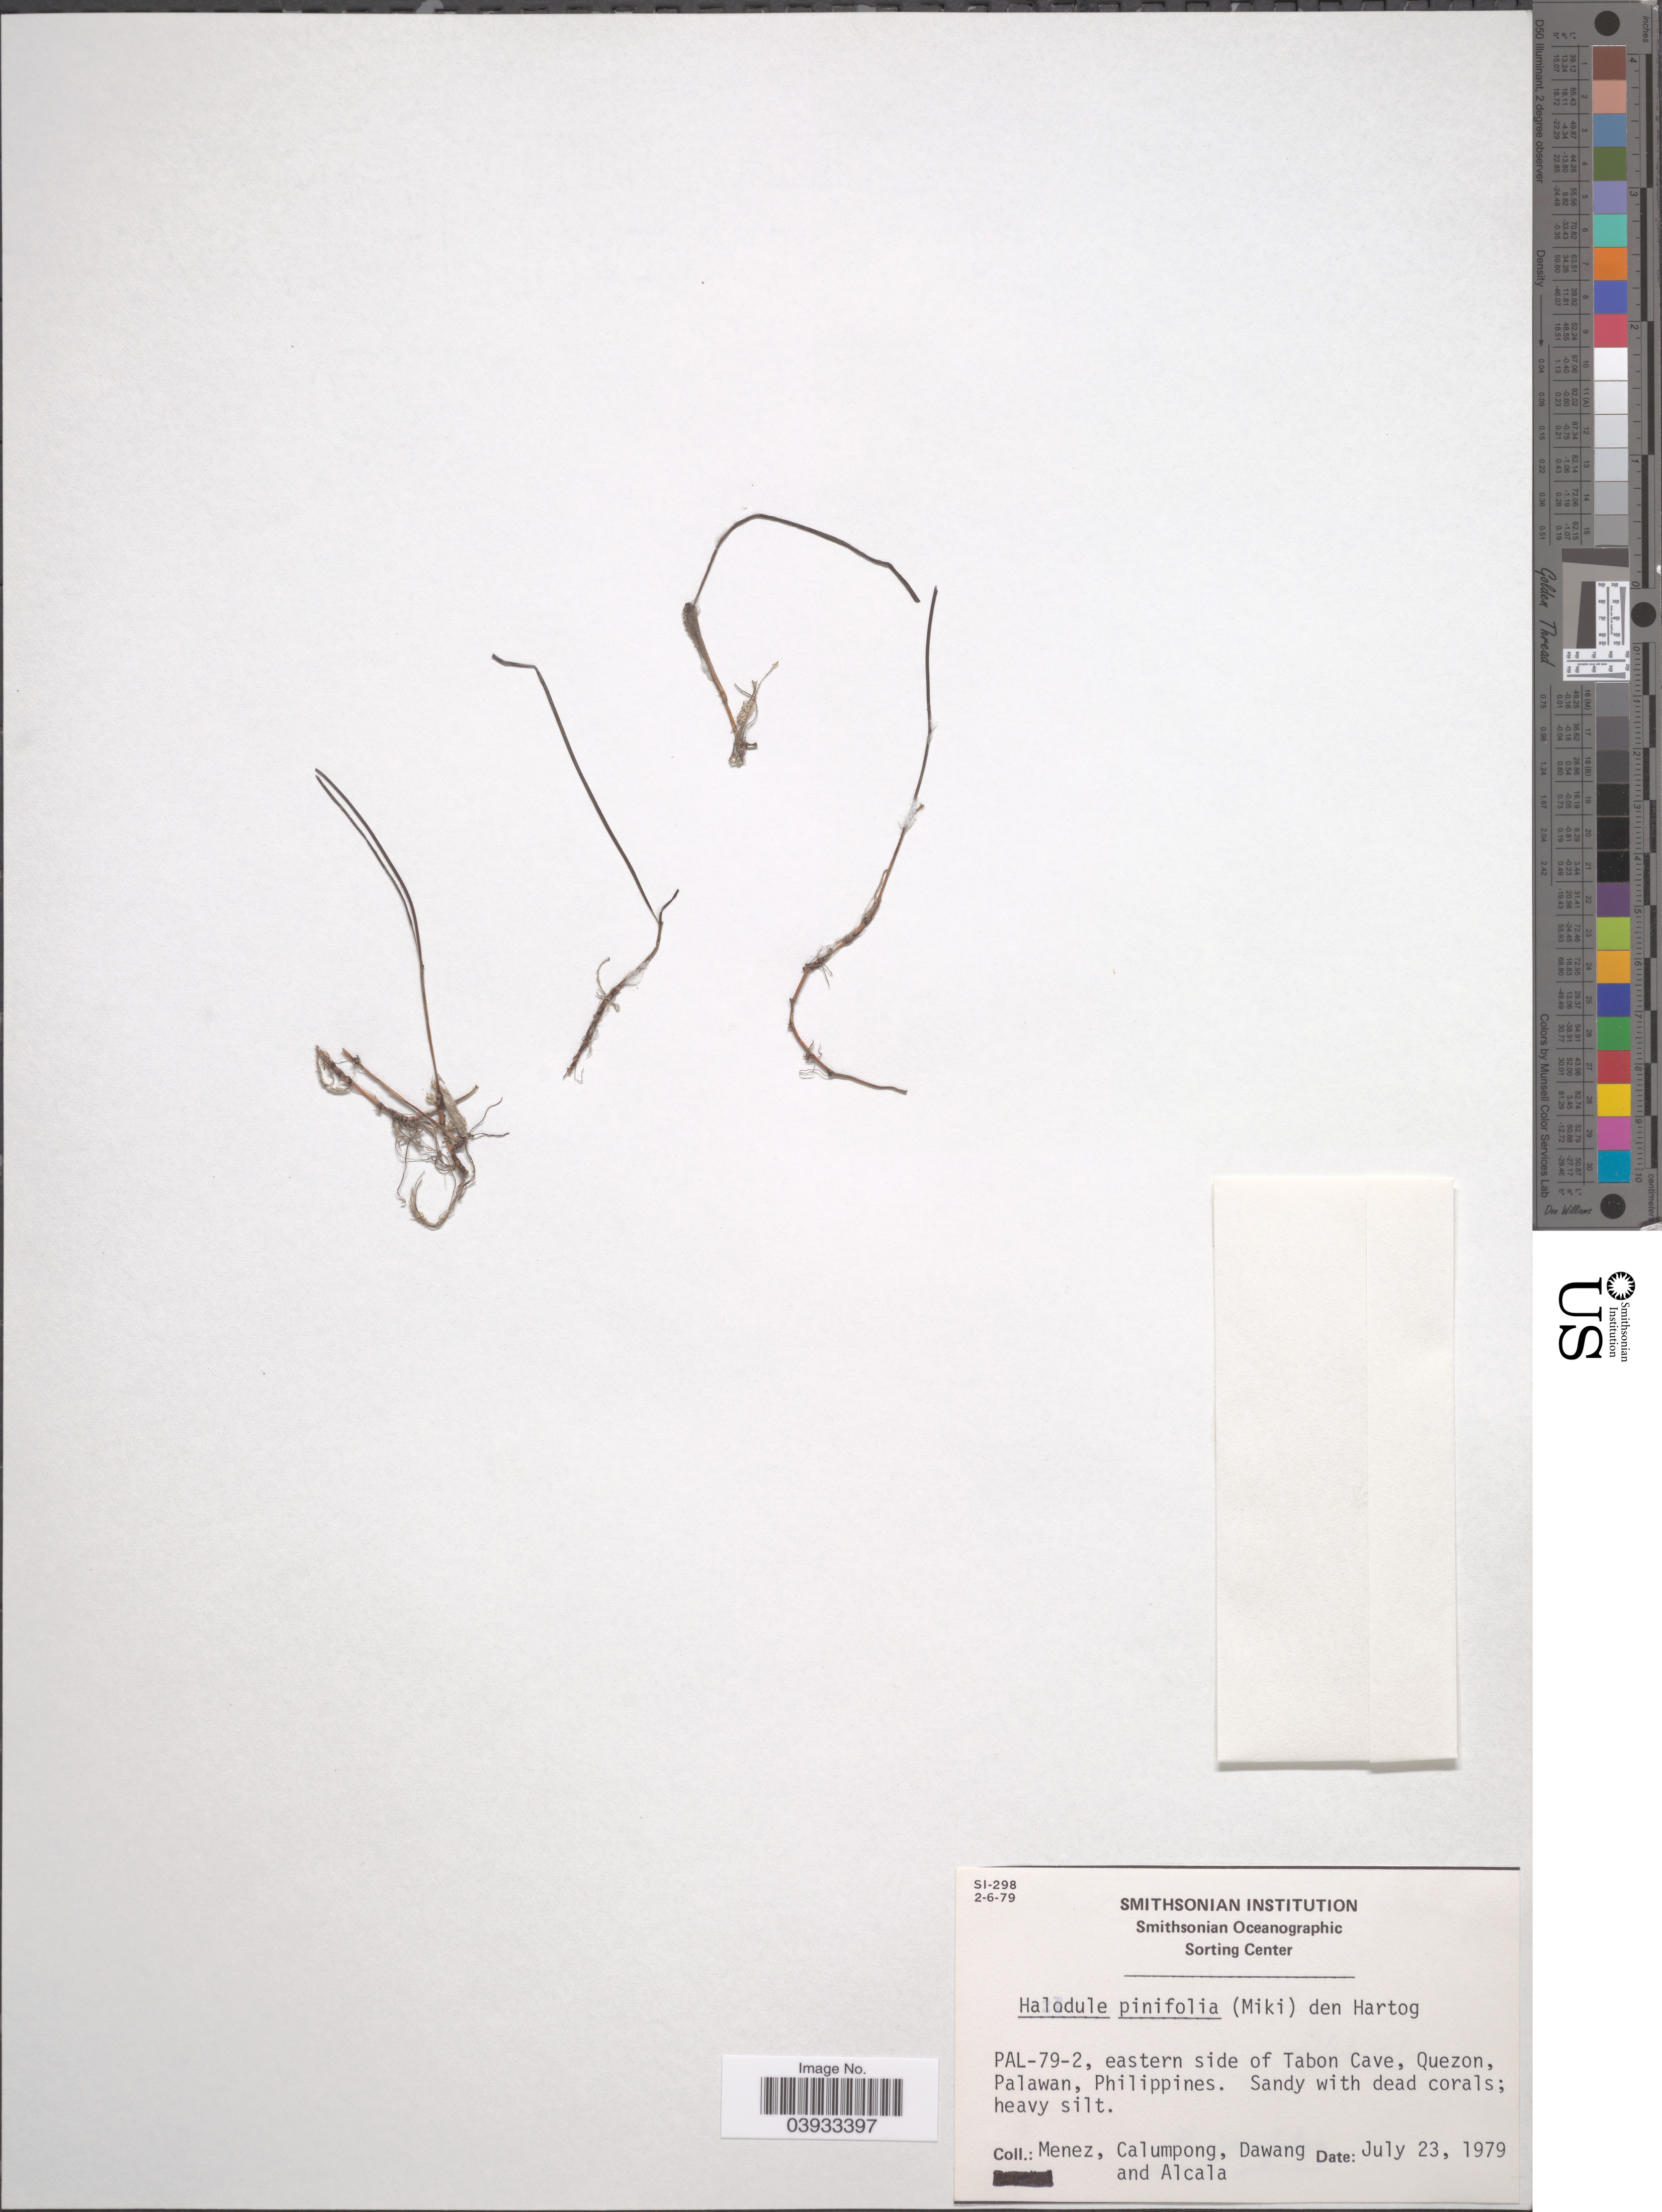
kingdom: Plantae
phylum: Tracheophyta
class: Liliopsida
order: Alismatales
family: Cymodoceaceae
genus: Halodule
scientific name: Halodule pinifolia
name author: (Miki) Hartog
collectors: Menez, Calumpong, Dawang & Alcala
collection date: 1979-07-23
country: Philippines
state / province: Mimaropa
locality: PAL-79-2, eastern side of Tabon Cave, Quezon, Palawan.